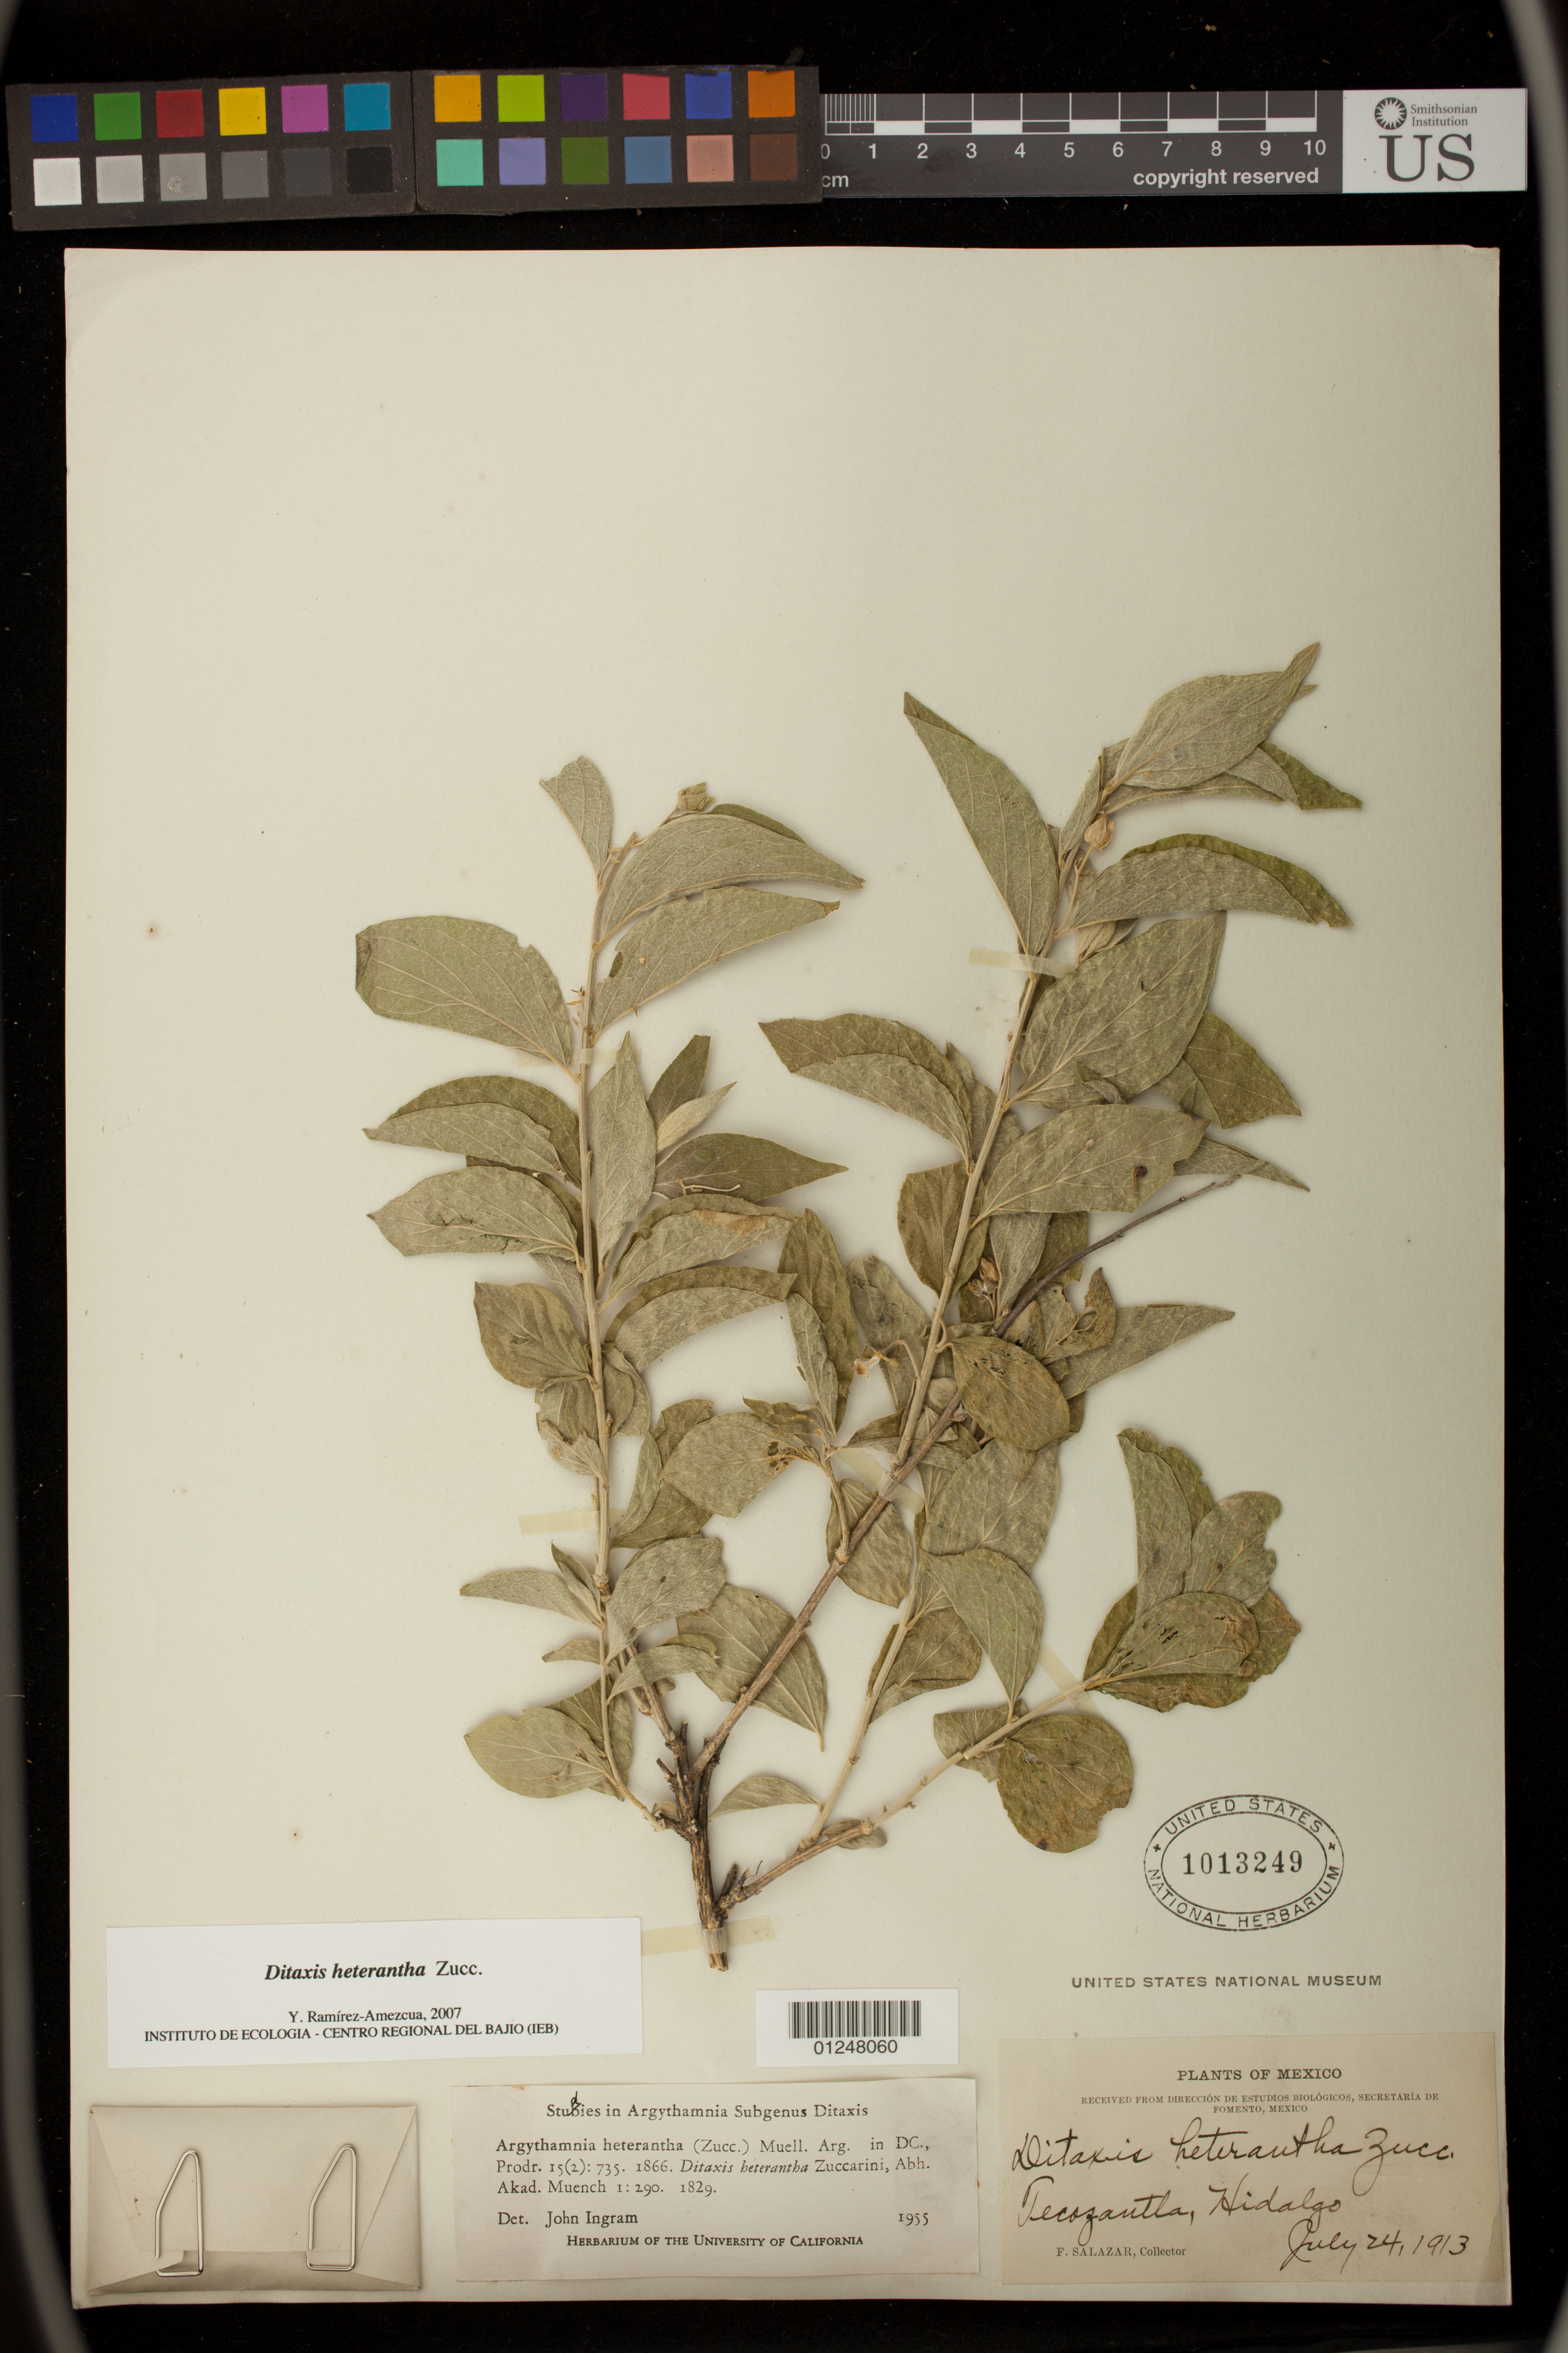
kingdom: Plantae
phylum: Tracheophyta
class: Magnoliopsida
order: Malpighiales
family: Euphorbiaceae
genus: Ditaxis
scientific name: Ditaxis heterantha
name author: Zucc.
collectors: F. Salazar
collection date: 1913-07-24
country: Mexico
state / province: Hidalgo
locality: Tecozautla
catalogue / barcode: US 1013249